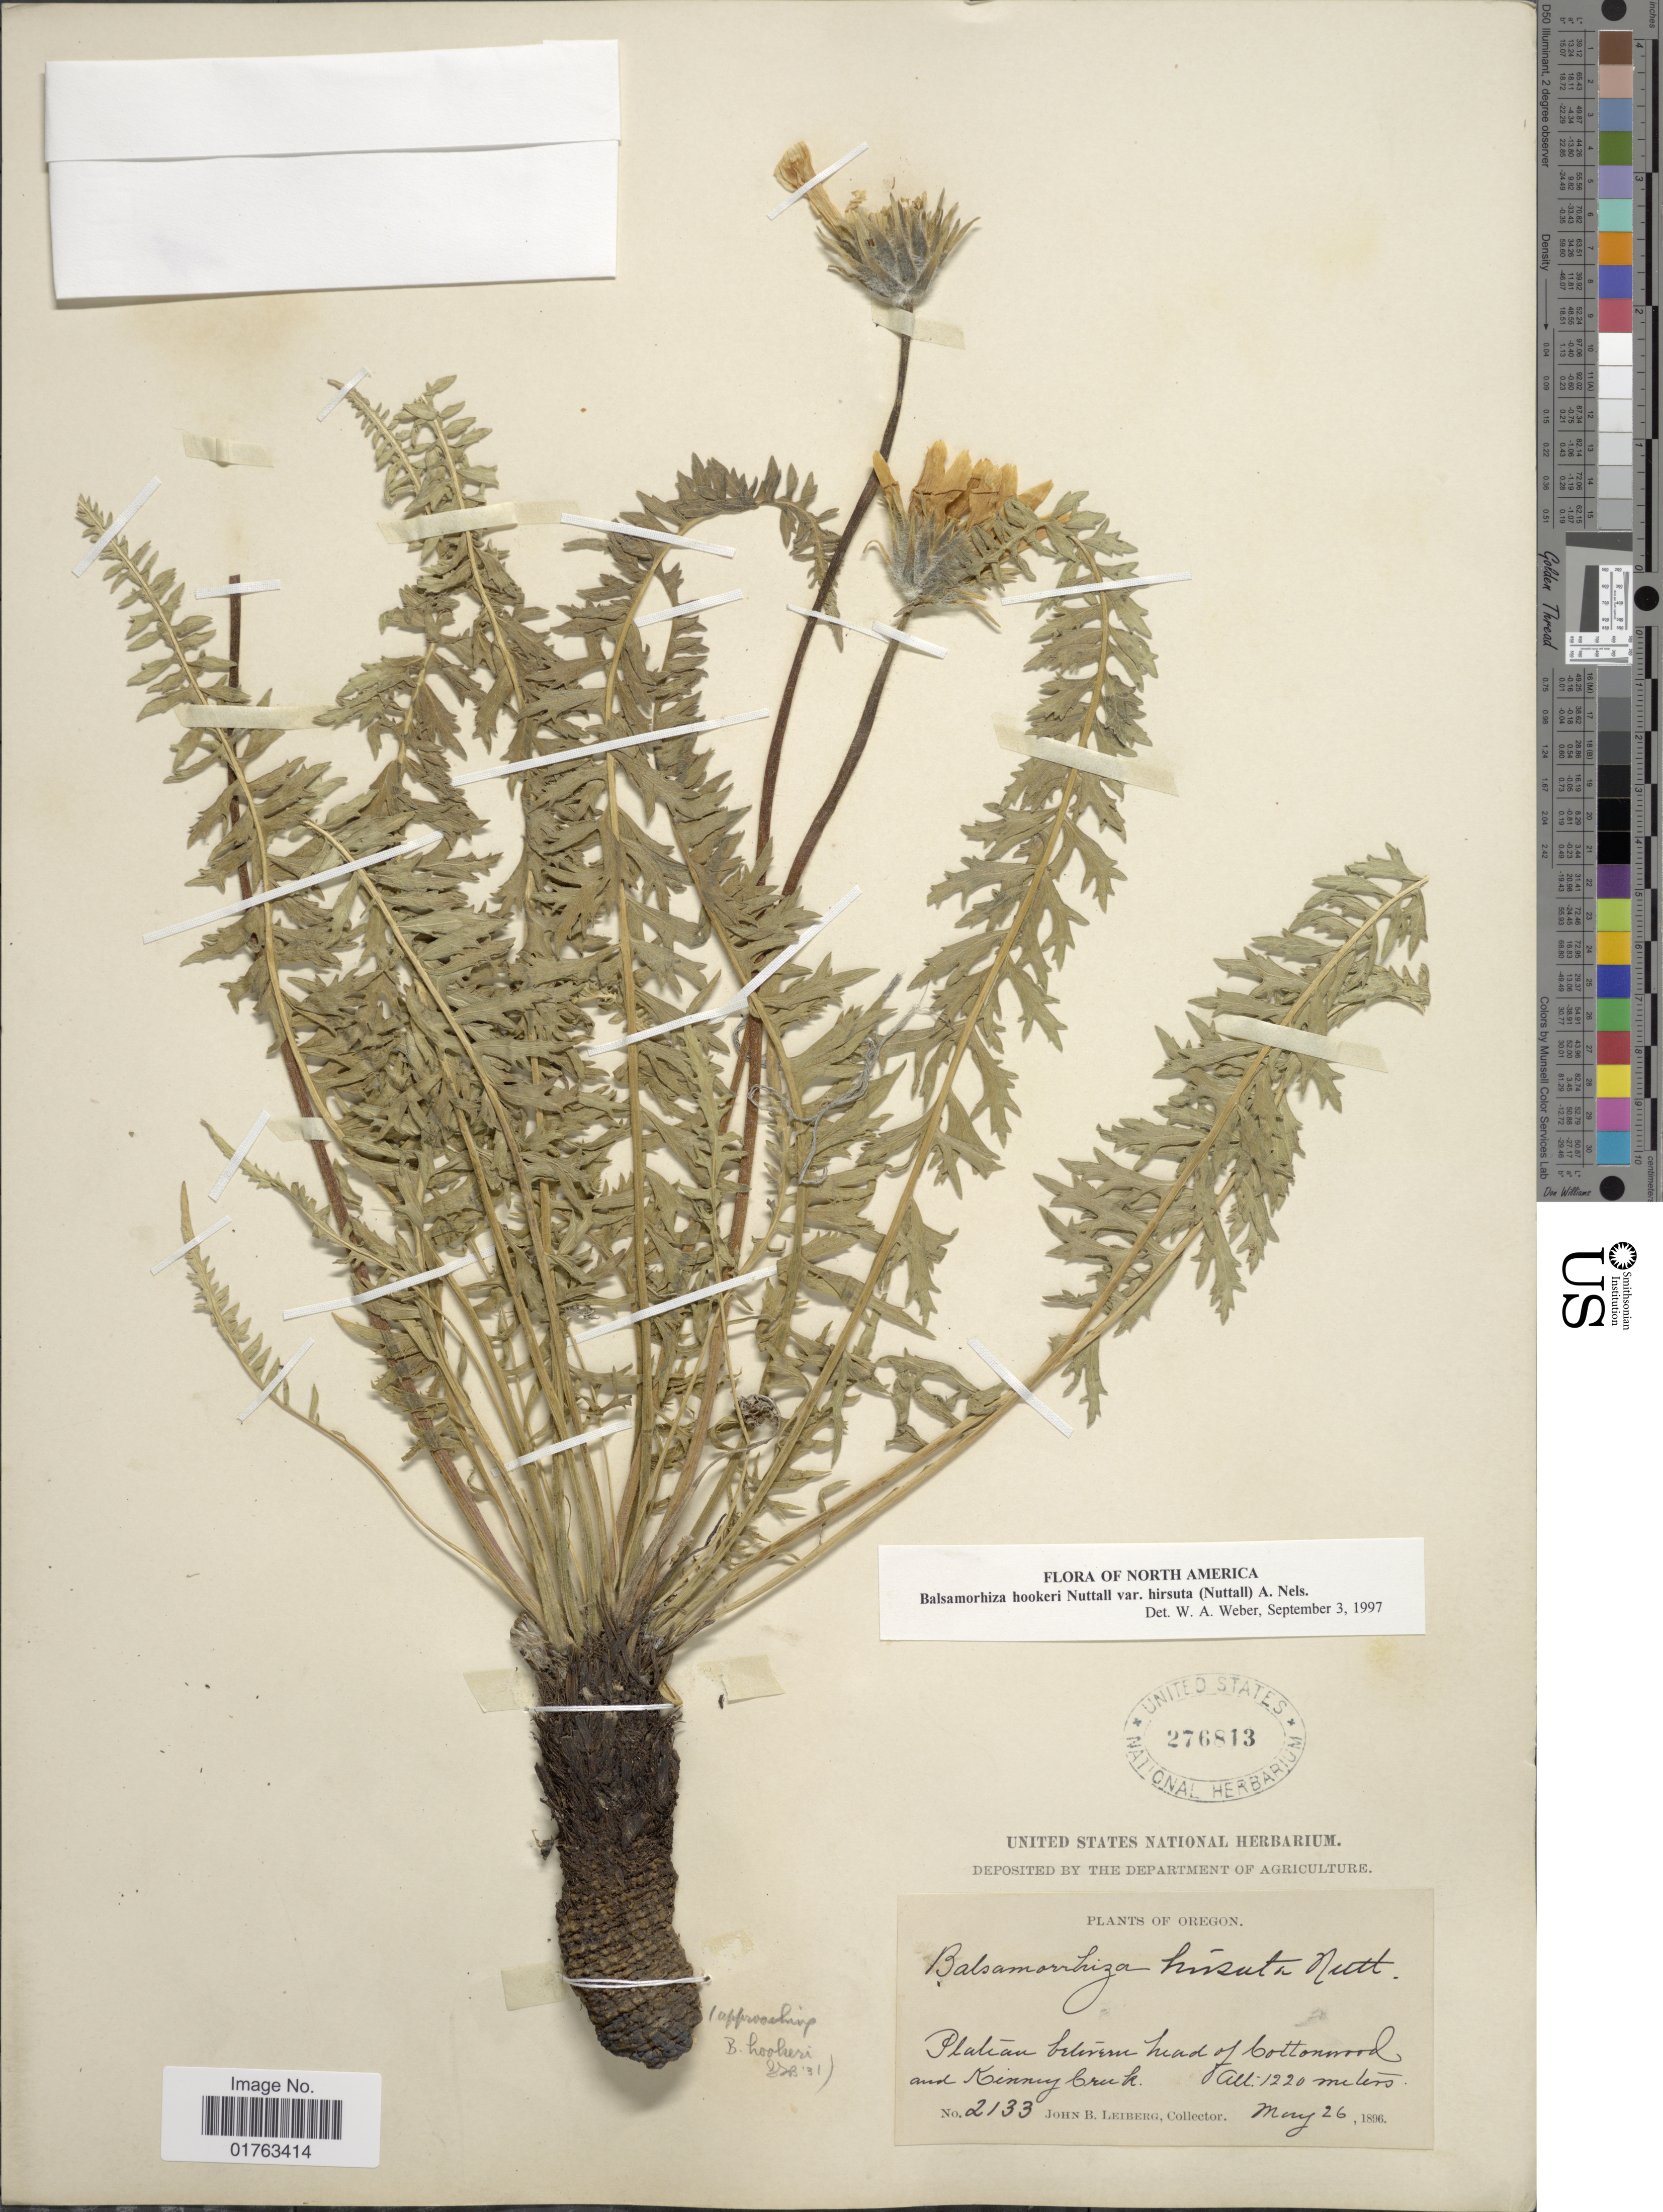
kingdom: Plantae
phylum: Tracheophyta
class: Magnoliopsida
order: Asterales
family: Asteraceae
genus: Balsamorhiza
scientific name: Balsamorhiza hookeri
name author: Nutt.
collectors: J. B. Leiberg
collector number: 2133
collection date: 1896-05-26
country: United States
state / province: Oregon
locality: Platian between head of Cottonwood and Kinney Creek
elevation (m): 1220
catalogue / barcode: US 276813